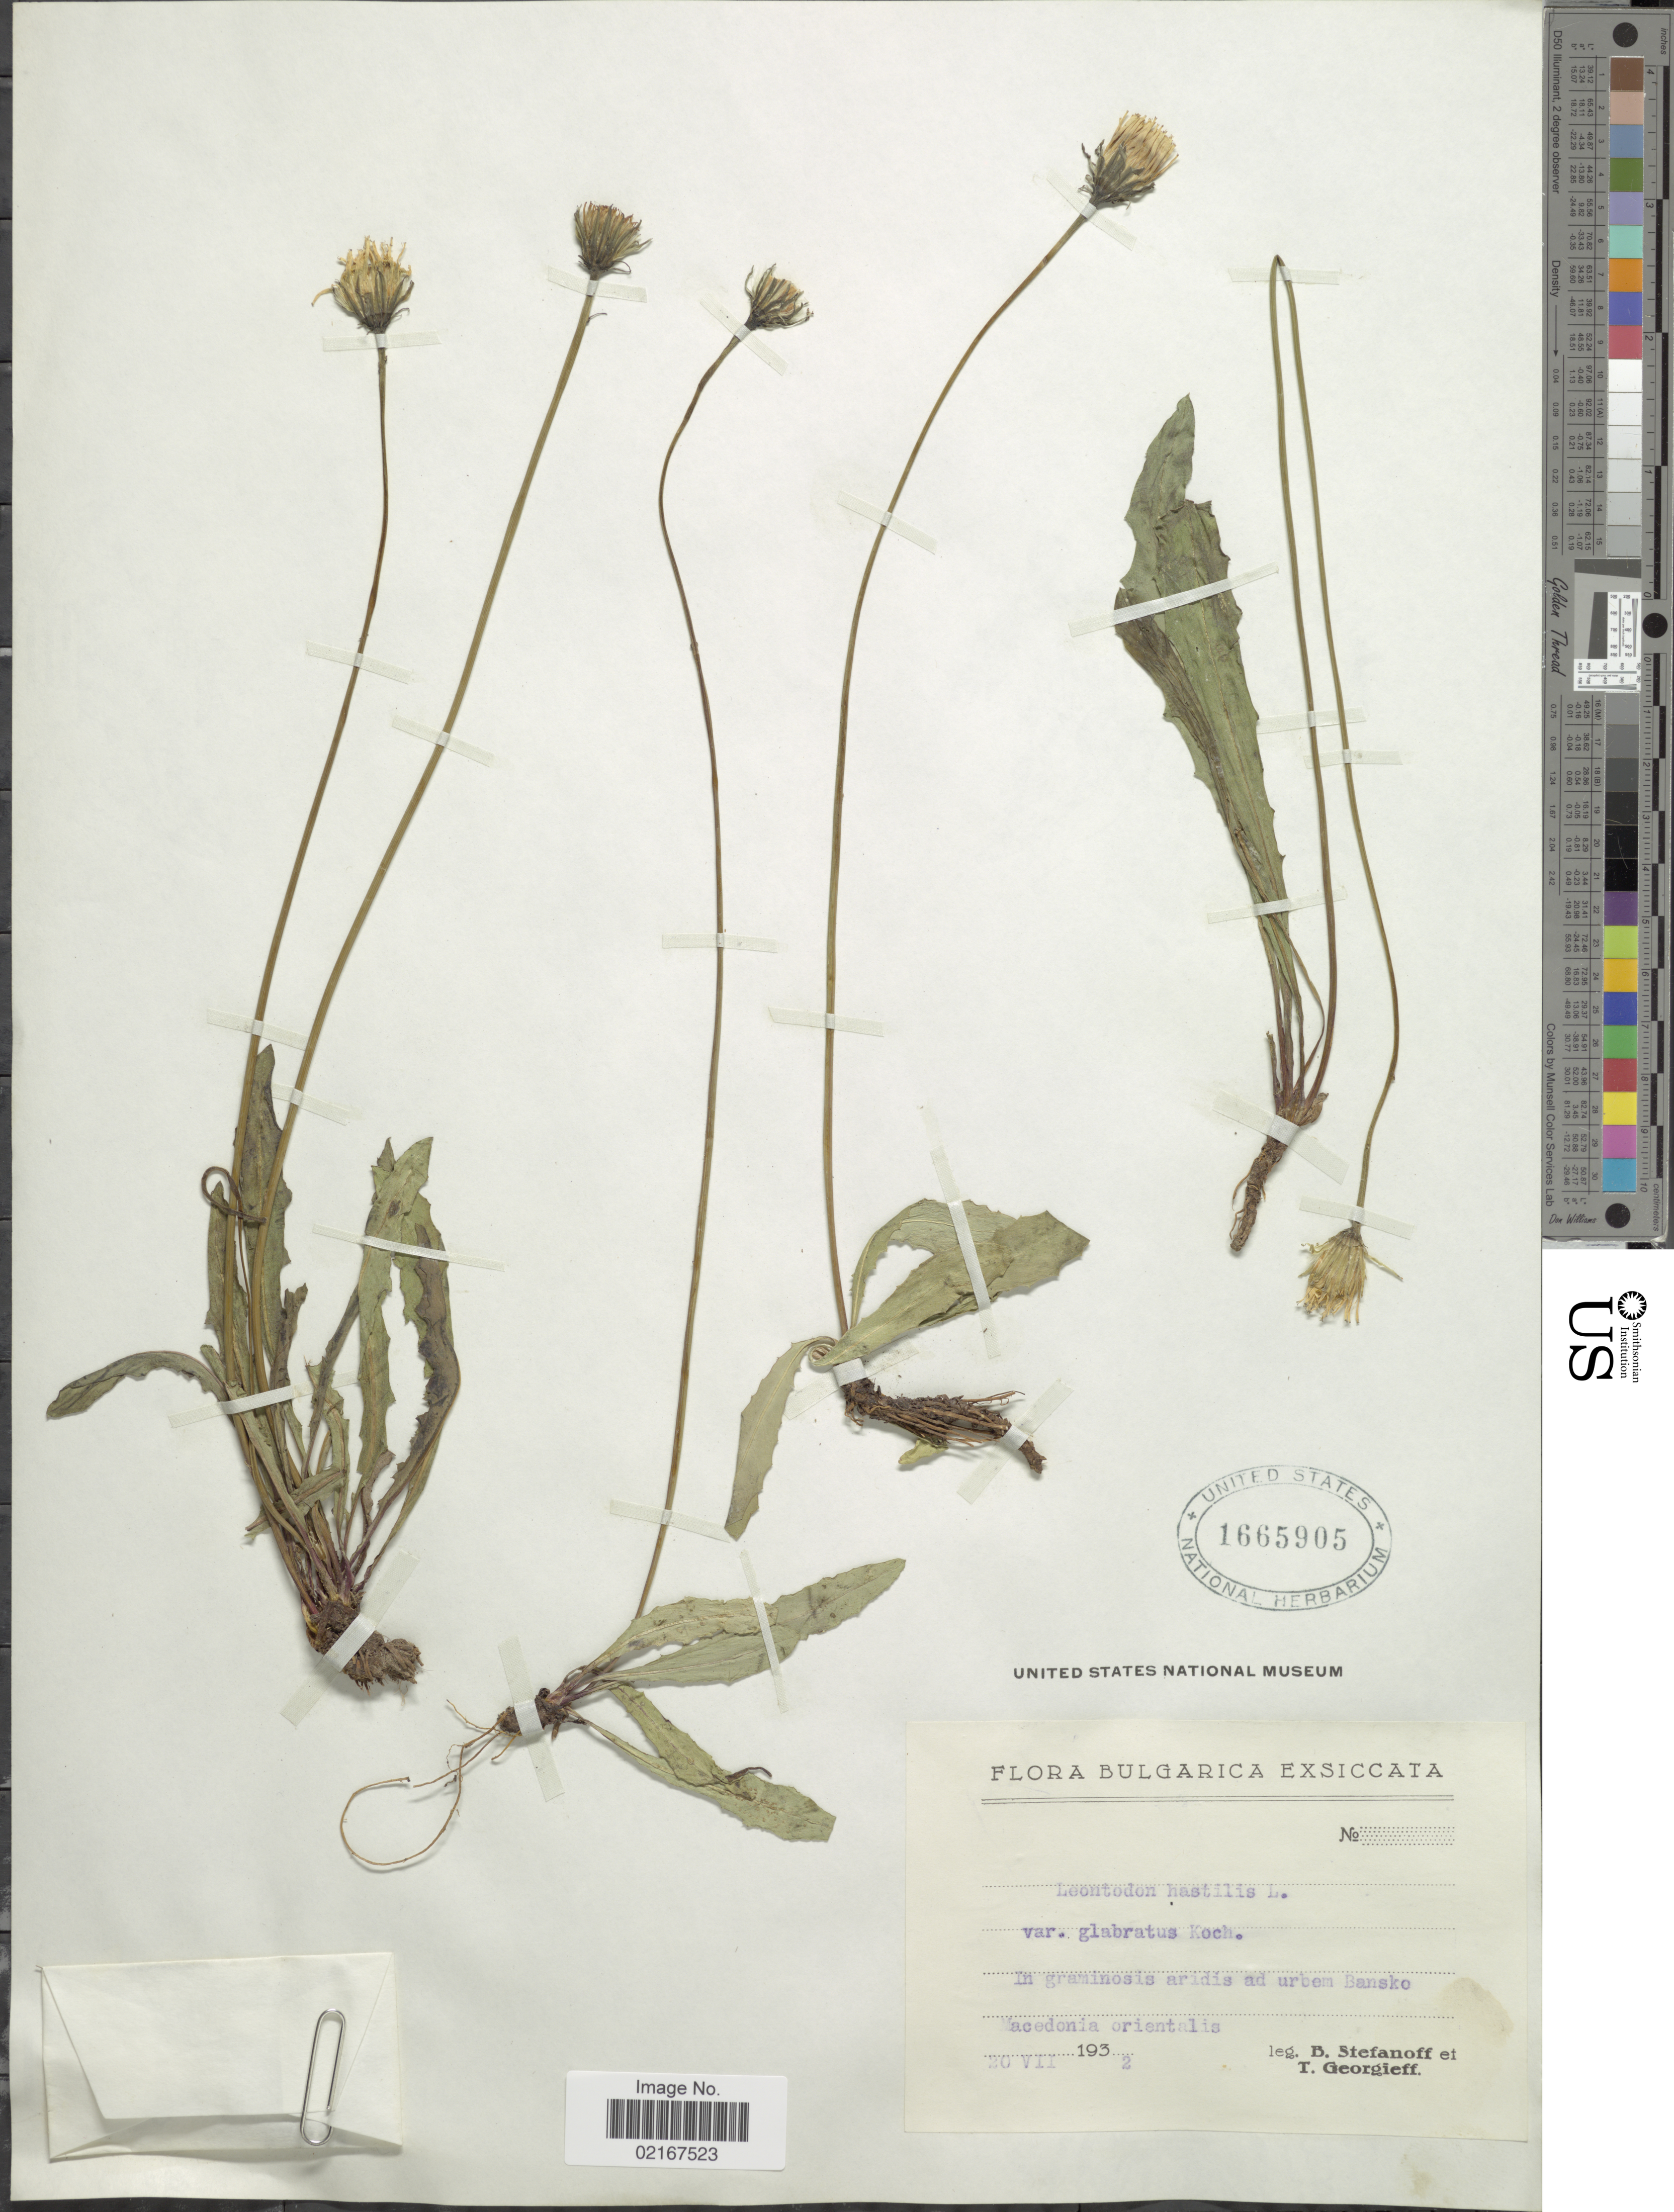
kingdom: Plantae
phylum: Tracheophyta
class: Magnoliopsida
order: Asterales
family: Asteraceae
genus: Leontodon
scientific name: Leontodon hispidus subsp. hastilis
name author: (L.) Pawlowska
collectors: B. Stefanoff & T. Georgieff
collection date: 1932-07-20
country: Bulgaria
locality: Urbem Bansko Macedonia orientalis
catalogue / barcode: US 1665905